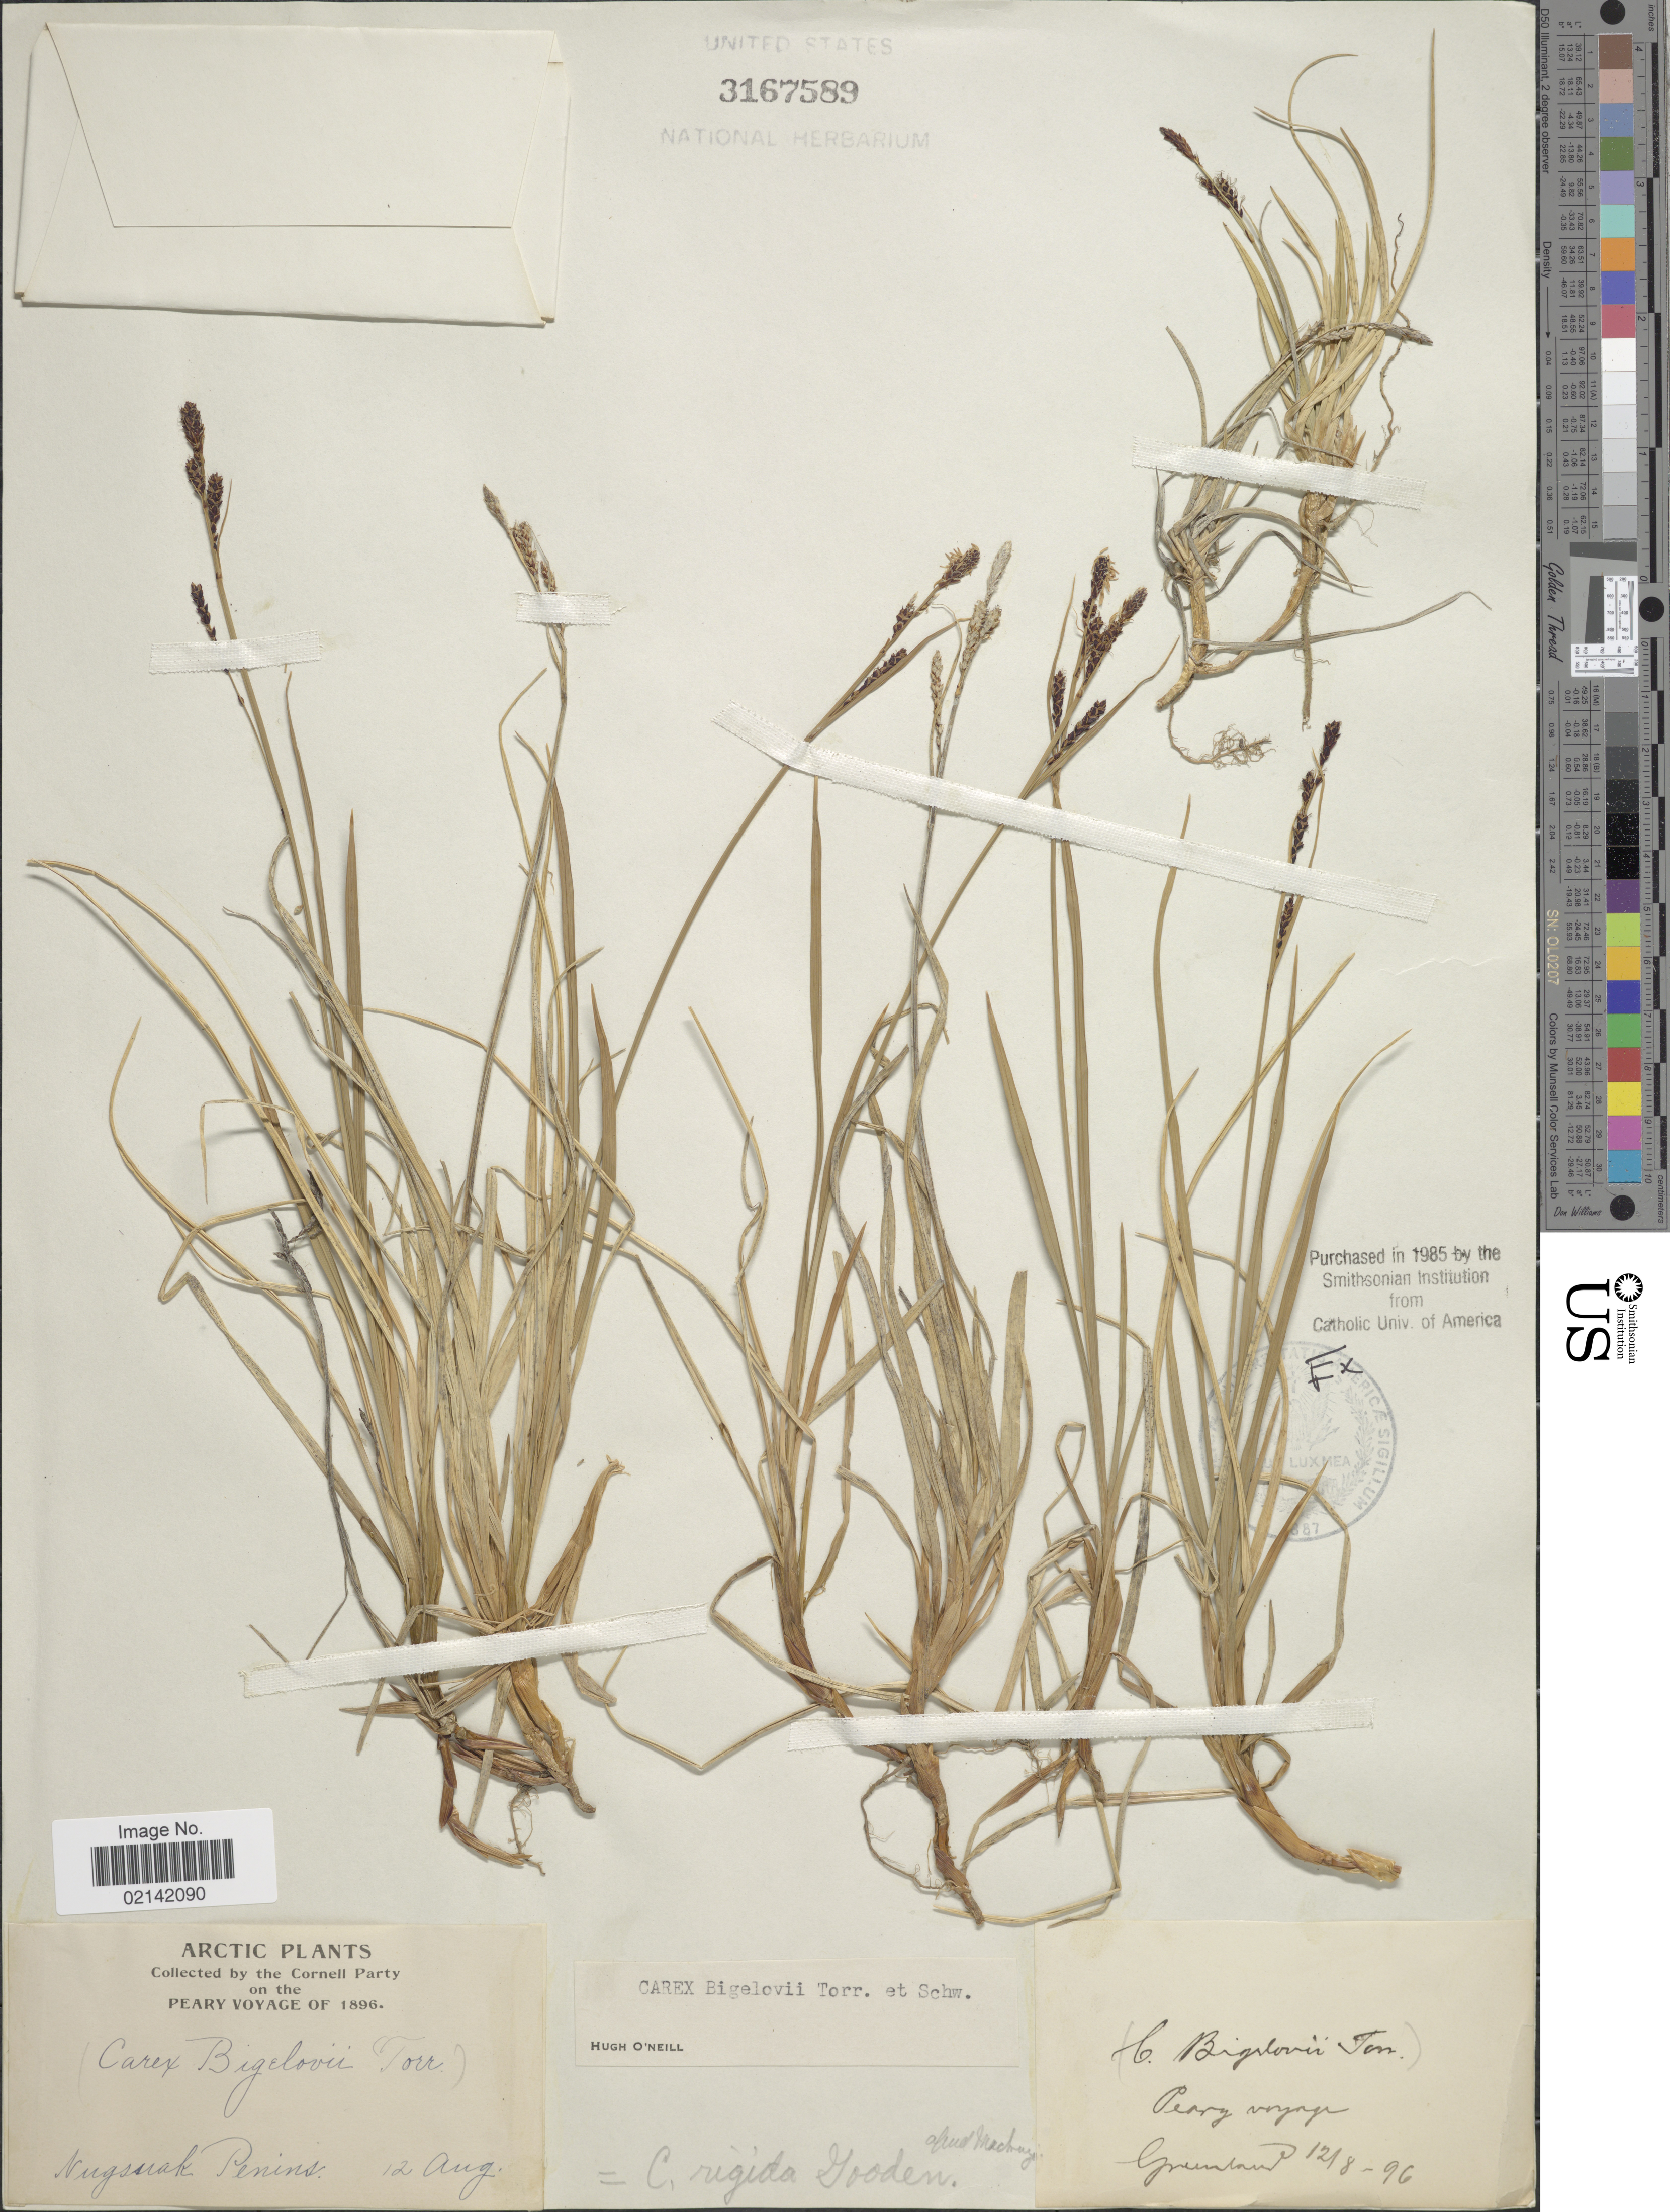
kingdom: Plantae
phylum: Tracheophyta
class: Liliopsida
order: Poales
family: Cyperaceae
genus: Carex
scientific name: Carex bigelowii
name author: Torr. ex Schwein.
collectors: Cornell Party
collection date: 1896-08-12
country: Greenland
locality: Peary Voyage, Nugsuak Penins.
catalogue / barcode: US 3167589